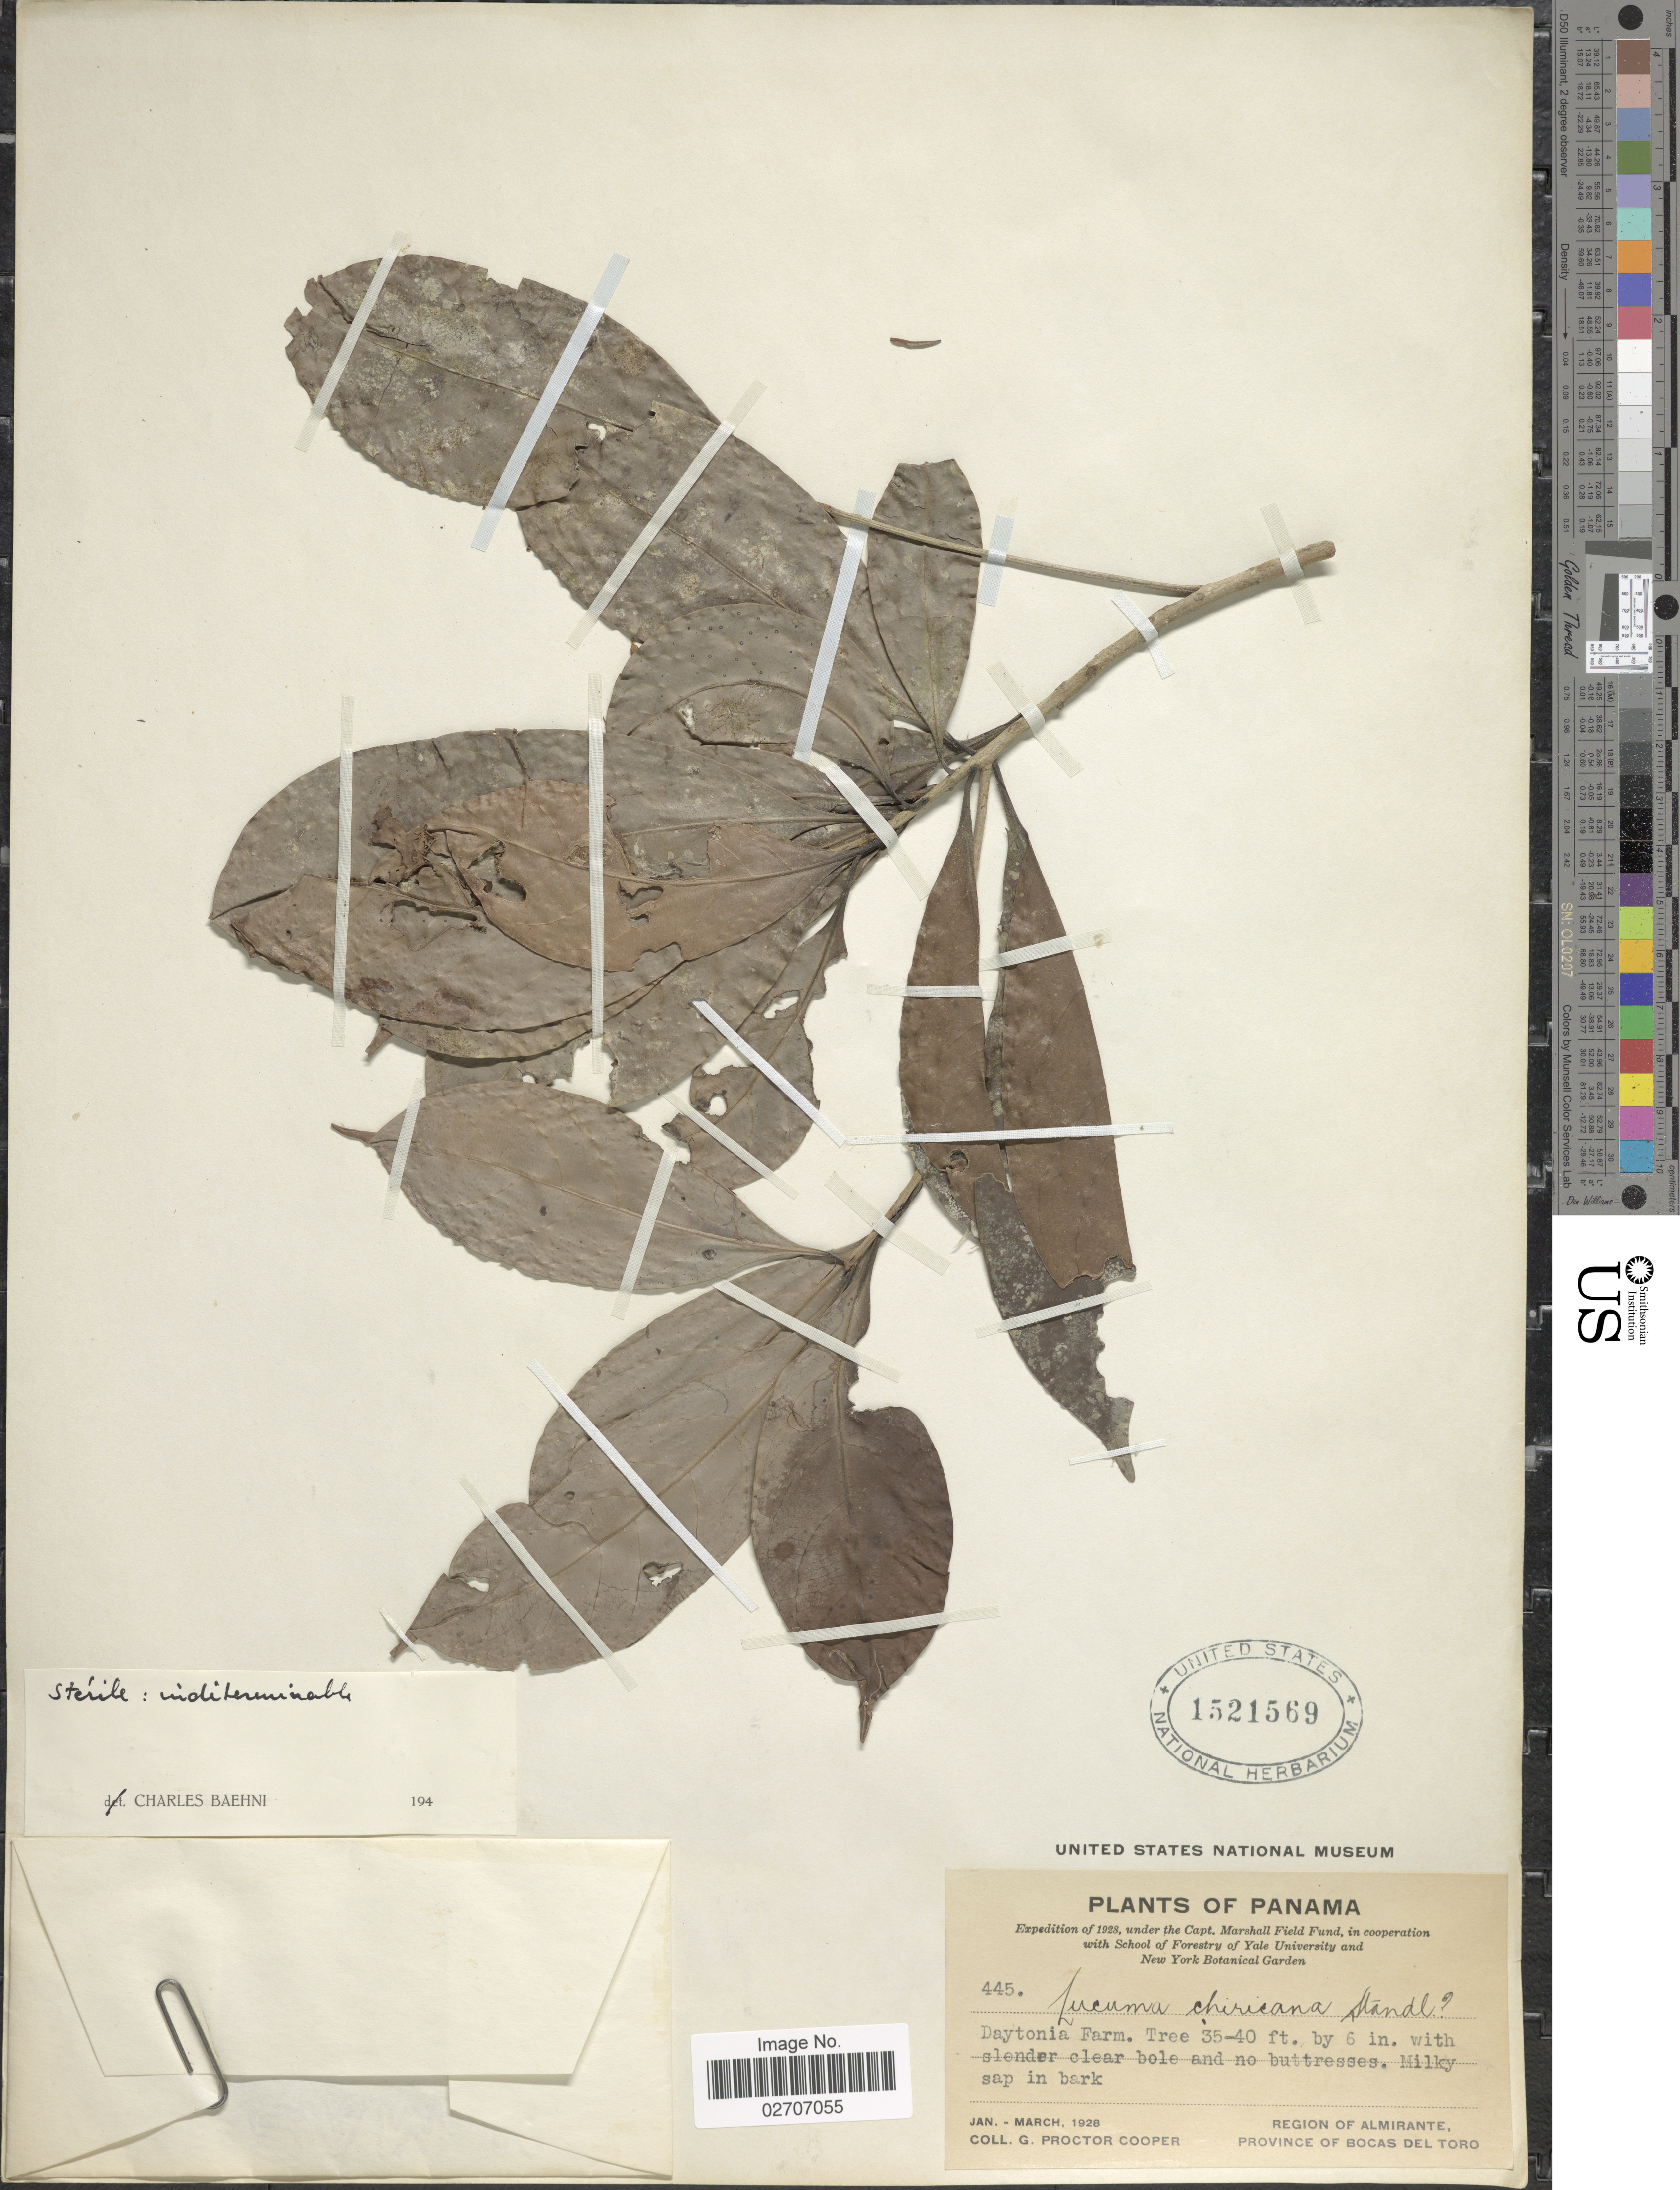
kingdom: Plantae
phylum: Tracheophyta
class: Magnoliopsida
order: Ericales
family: Sapotaceae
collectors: G. Cooper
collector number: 445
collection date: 1928-01/1928-03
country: Panama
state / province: Bocas del Toro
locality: Region of Almirante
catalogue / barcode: US 1521569